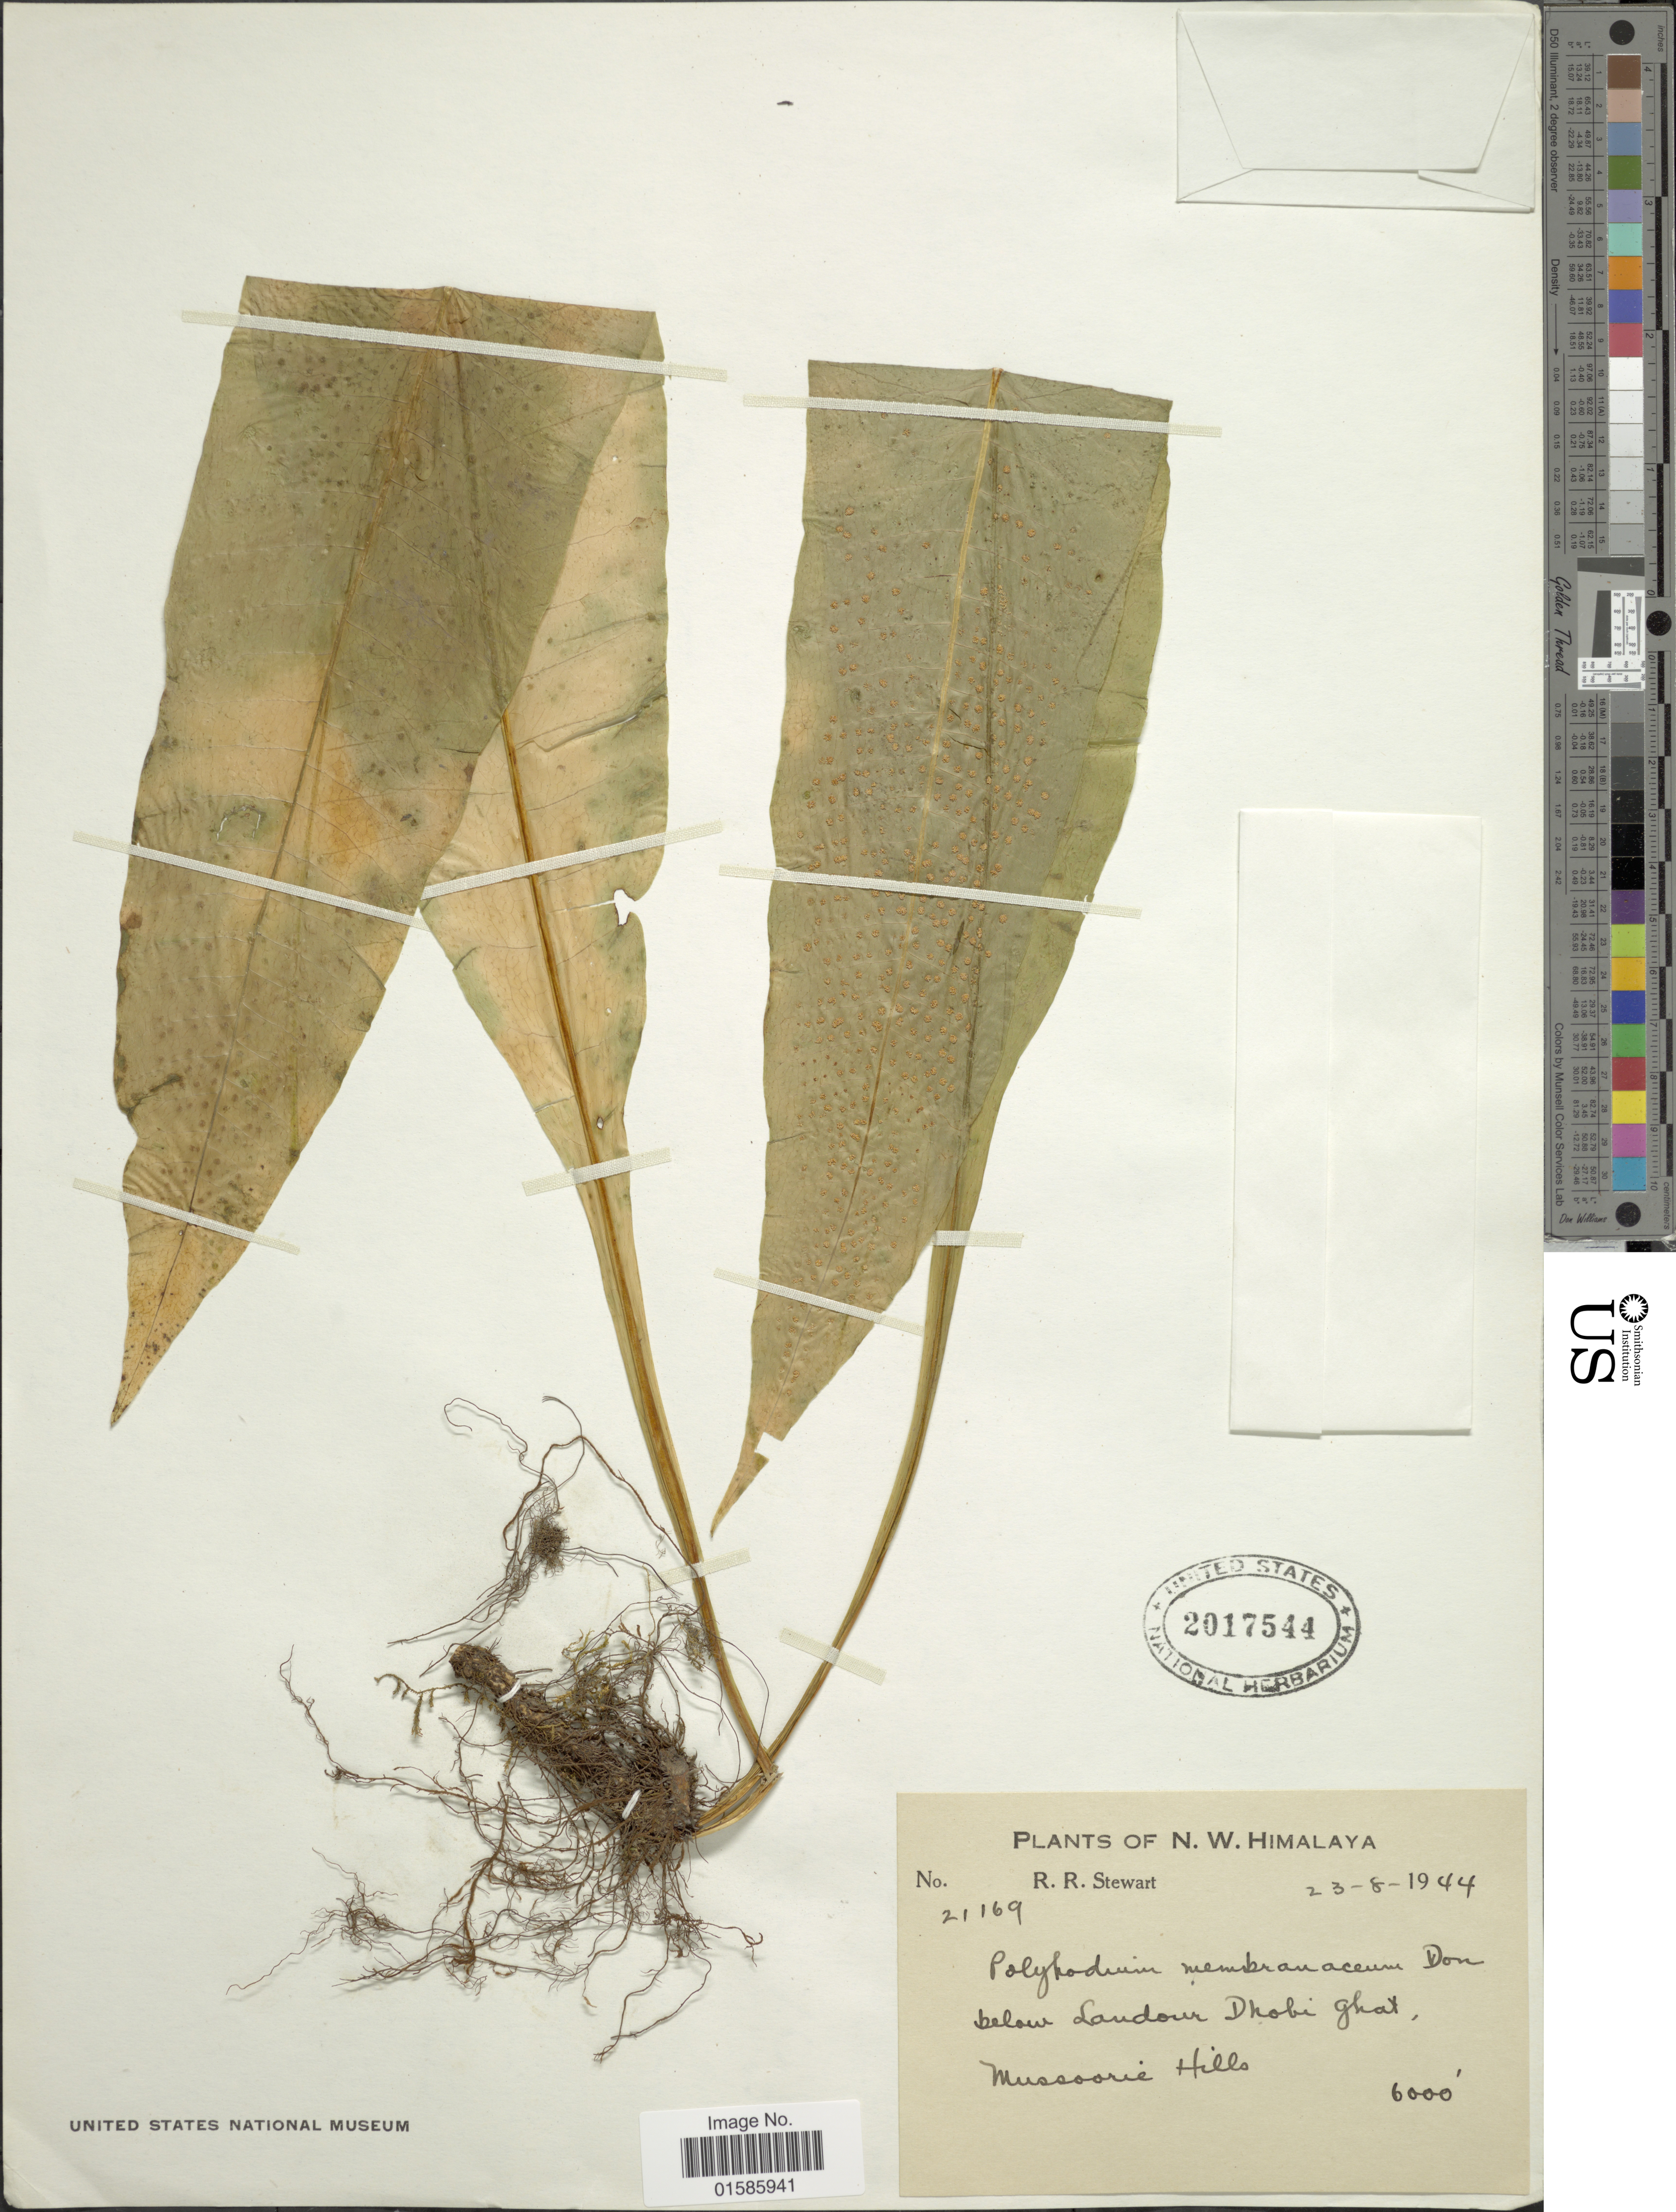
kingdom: Plantae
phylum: Tracheophyta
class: Polypodiopsida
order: Polypodiales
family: Polypodiaceae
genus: Microsorum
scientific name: Microsorum membranaceum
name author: (D. Don) Ching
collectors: R. R. Stewart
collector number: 21169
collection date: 1944-08-23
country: India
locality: N.W. Himalaya, below Landour Dhobi Ghat, Mussoorie Hills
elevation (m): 1829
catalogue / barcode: US 2017544